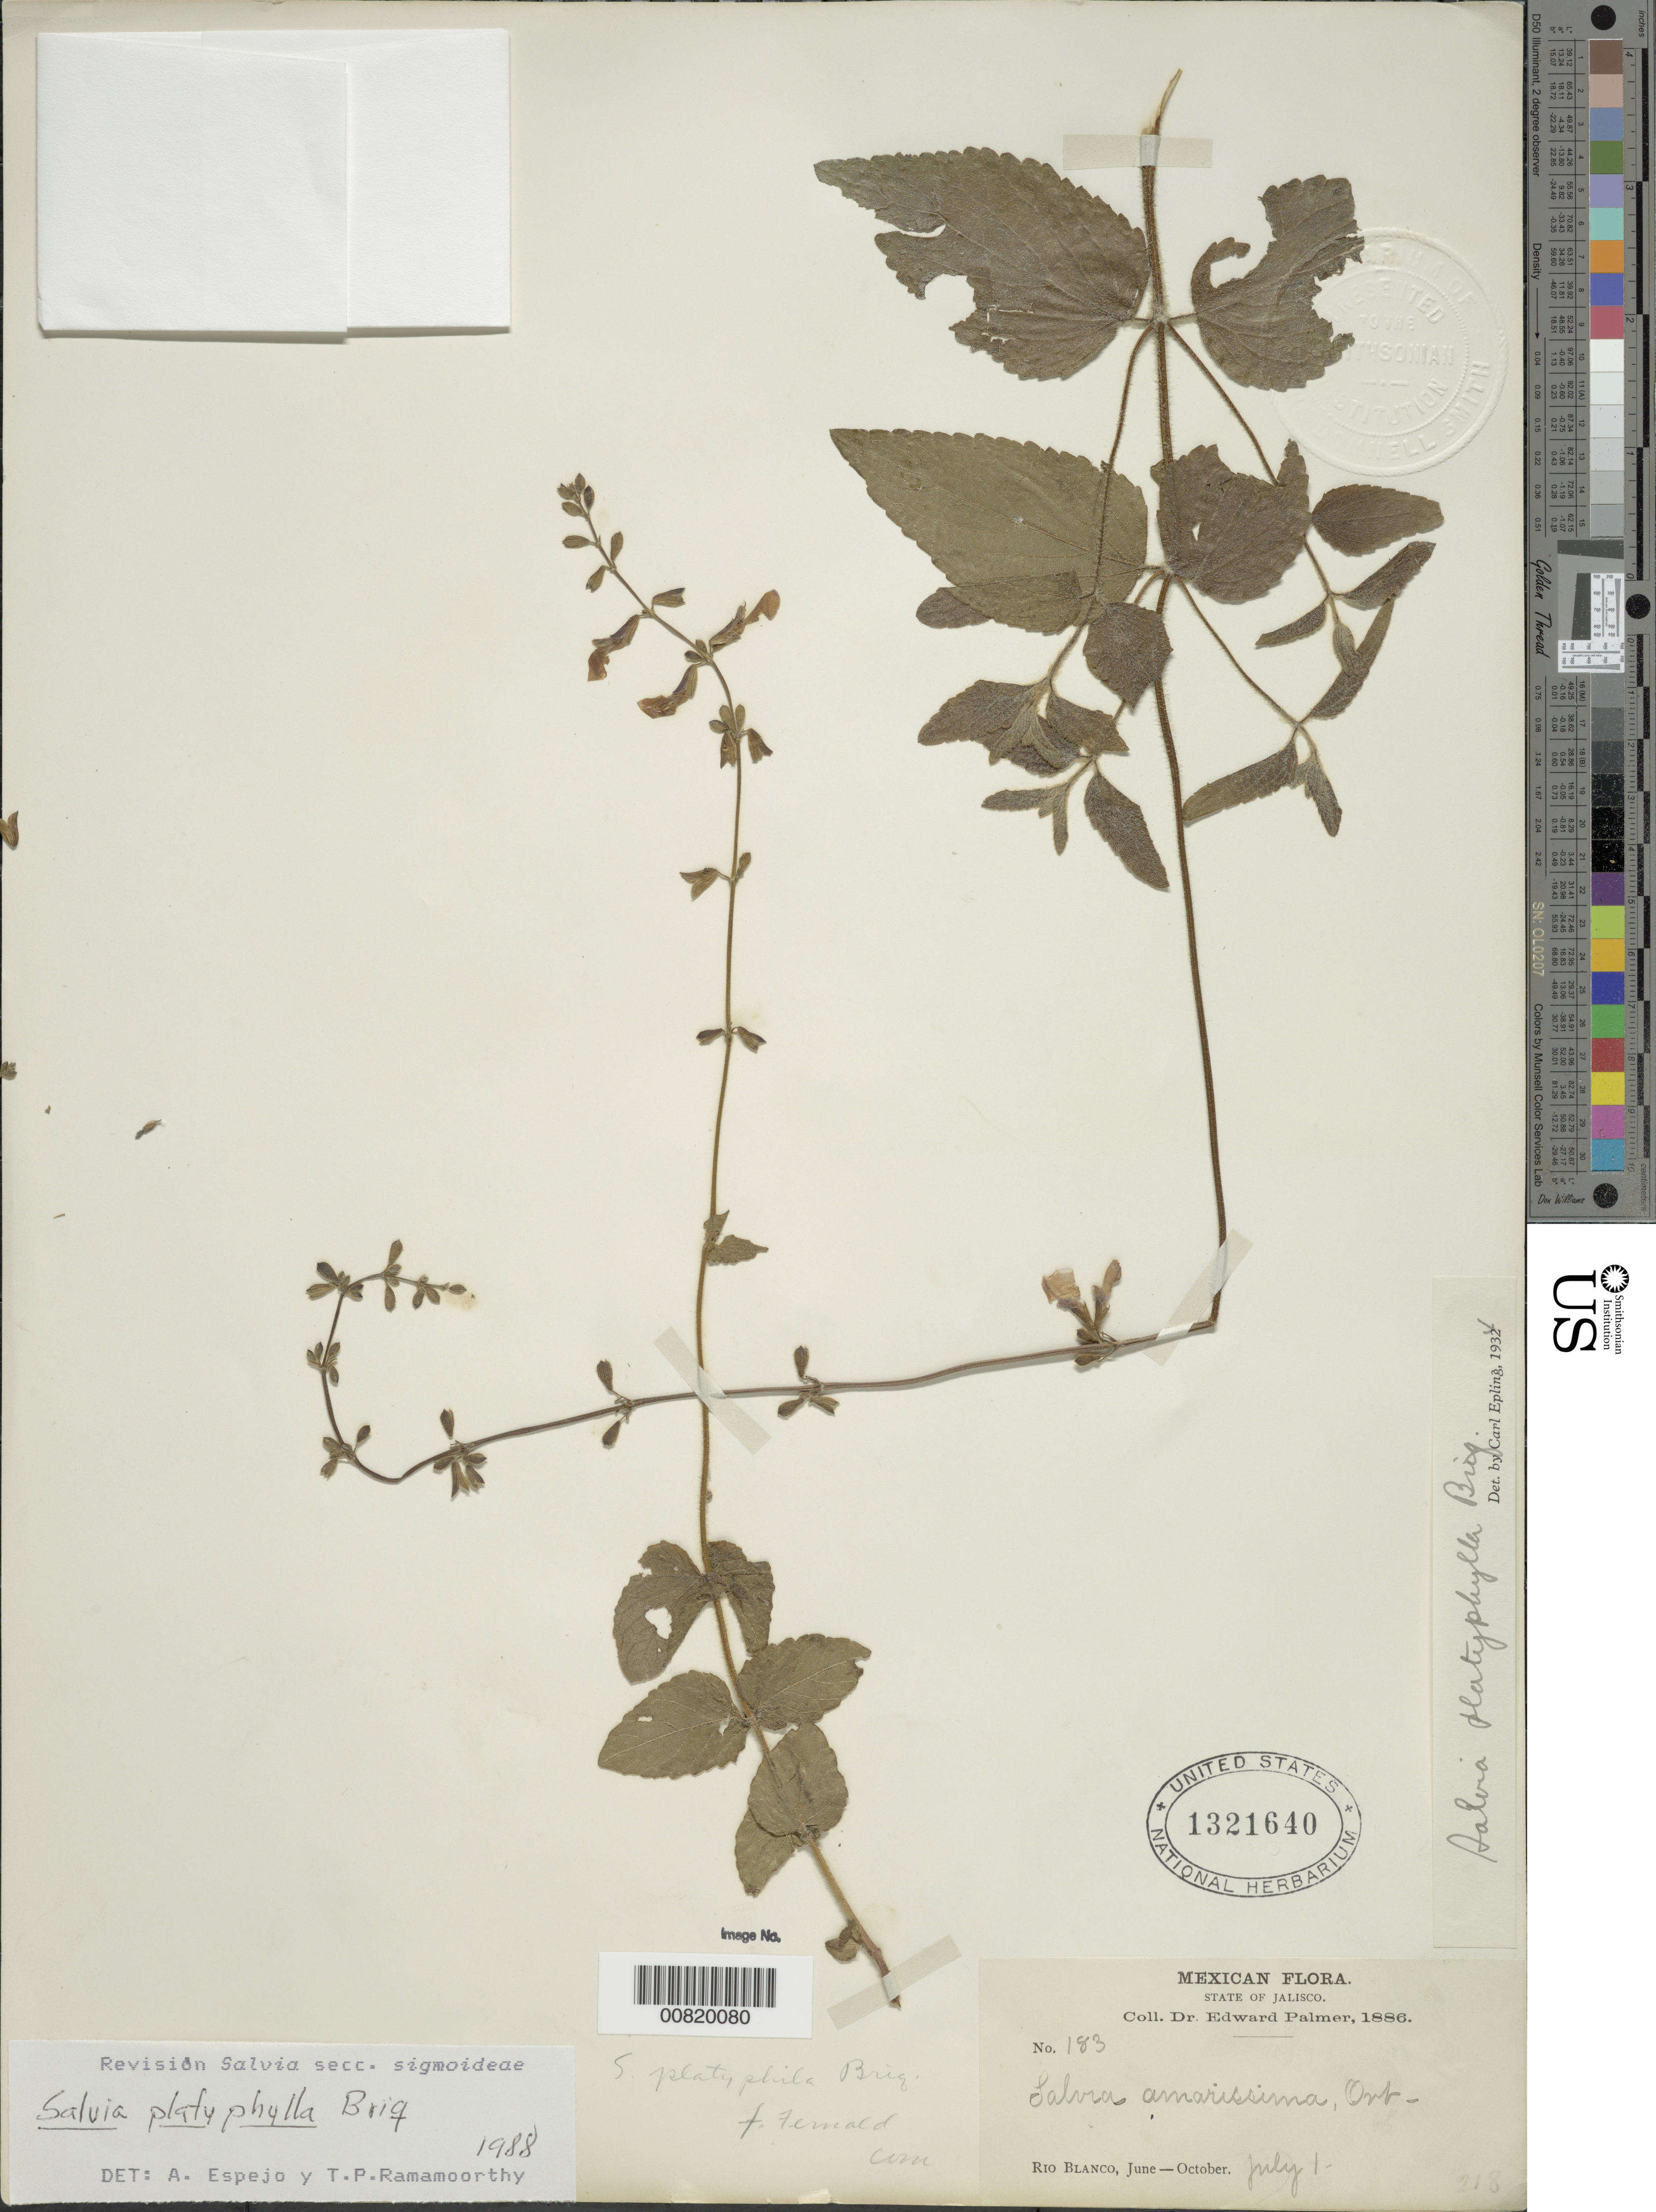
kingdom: Plantae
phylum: Tracheophyta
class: Magnoliopsida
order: Lamiales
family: Lamiaceae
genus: Salvia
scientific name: Salvia platyphylla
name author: Briq.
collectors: E. Palmer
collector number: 183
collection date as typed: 01 Jul 1886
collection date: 1886-07-01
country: Mexico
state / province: Jalisco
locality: Rio Blanco, Jalisco.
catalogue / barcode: US 1321640